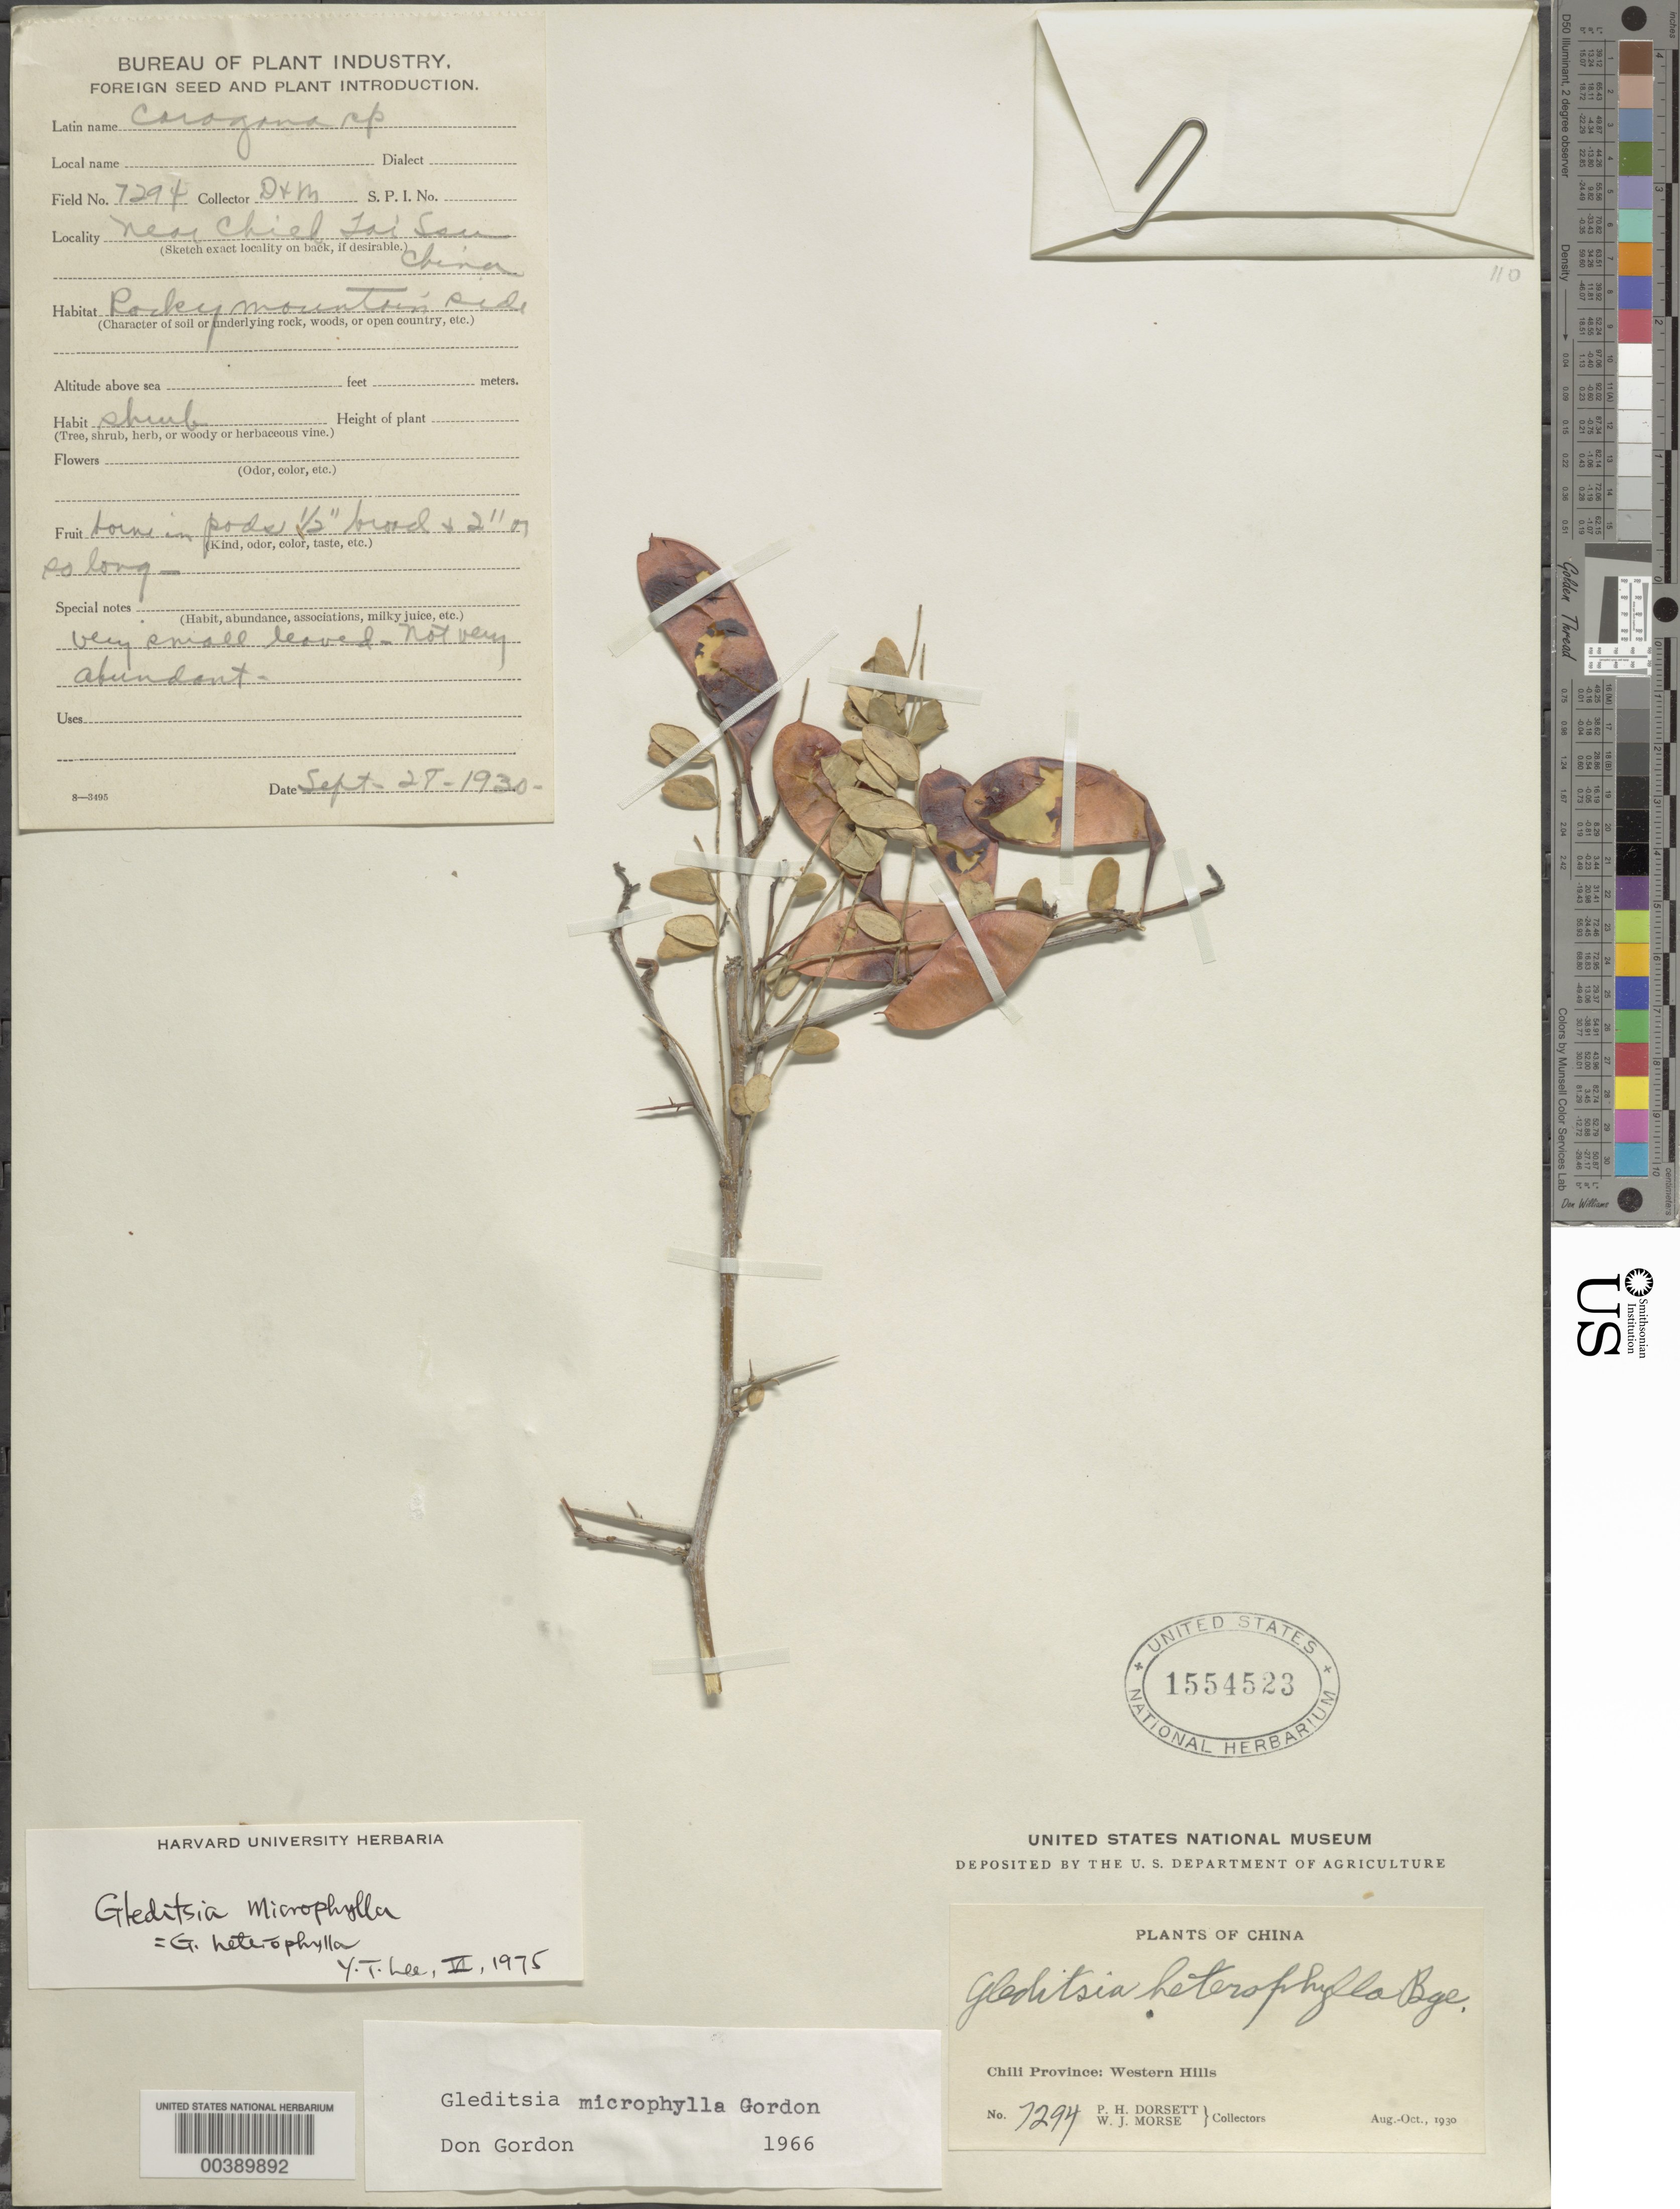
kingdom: Plantae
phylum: Tracheophyta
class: Magnoliopsida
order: Fabales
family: Fabaceae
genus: Gleditsia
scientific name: Gleditsia microphylla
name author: D.A. Gordon ex Y.T. Lee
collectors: P. H. Dorsett & W. J. Morse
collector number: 7294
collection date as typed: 28 Sep 1930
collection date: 1930-09-28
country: China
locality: Near chiel tai ssu; chili prov.: western hills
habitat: Rocky mountain side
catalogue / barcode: US 1554523